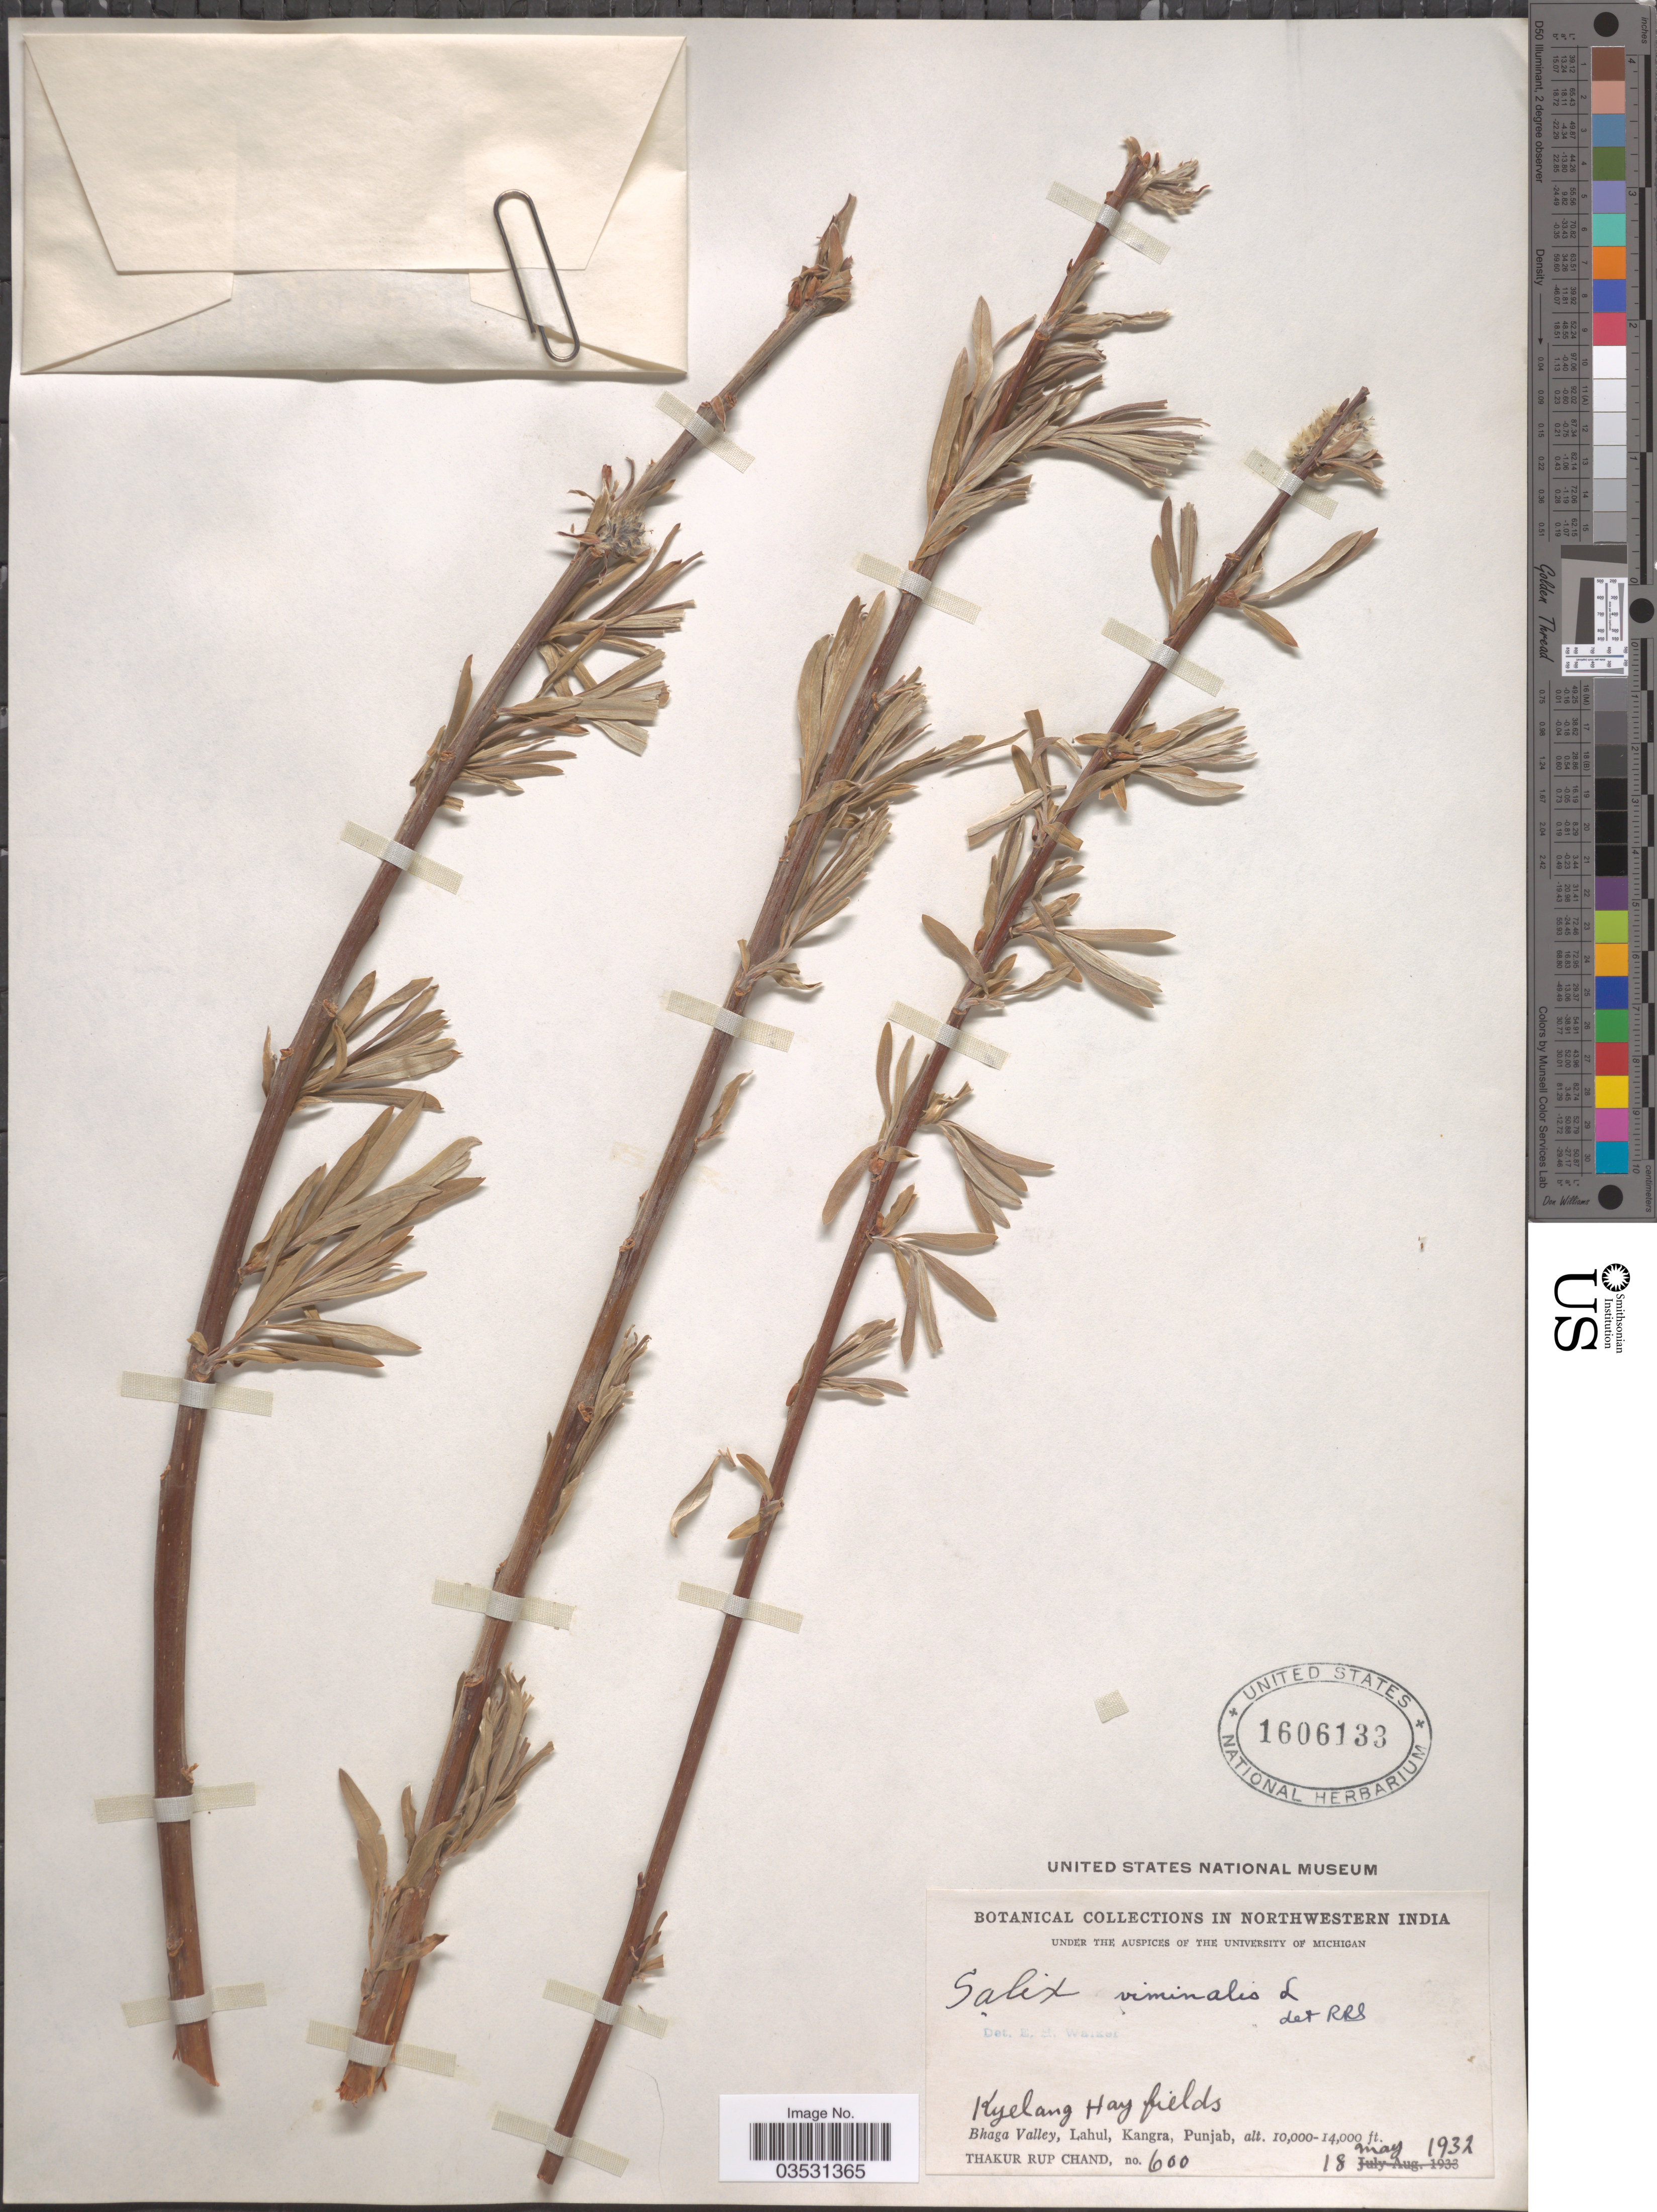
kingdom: Plantae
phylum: Tracheophyta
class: Magnoliopsida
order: Malpighiales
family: Salicaceae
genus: Salix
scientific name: Salix viminalis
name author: L.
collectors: T. R. Chand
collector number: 600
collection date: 1932-05-18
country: India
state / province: Punjab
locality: Kyelang Hay fields. [unsure placement] Bhaga Valley, Lahul, Kangra.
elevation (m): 3048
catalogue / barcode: US 1606133